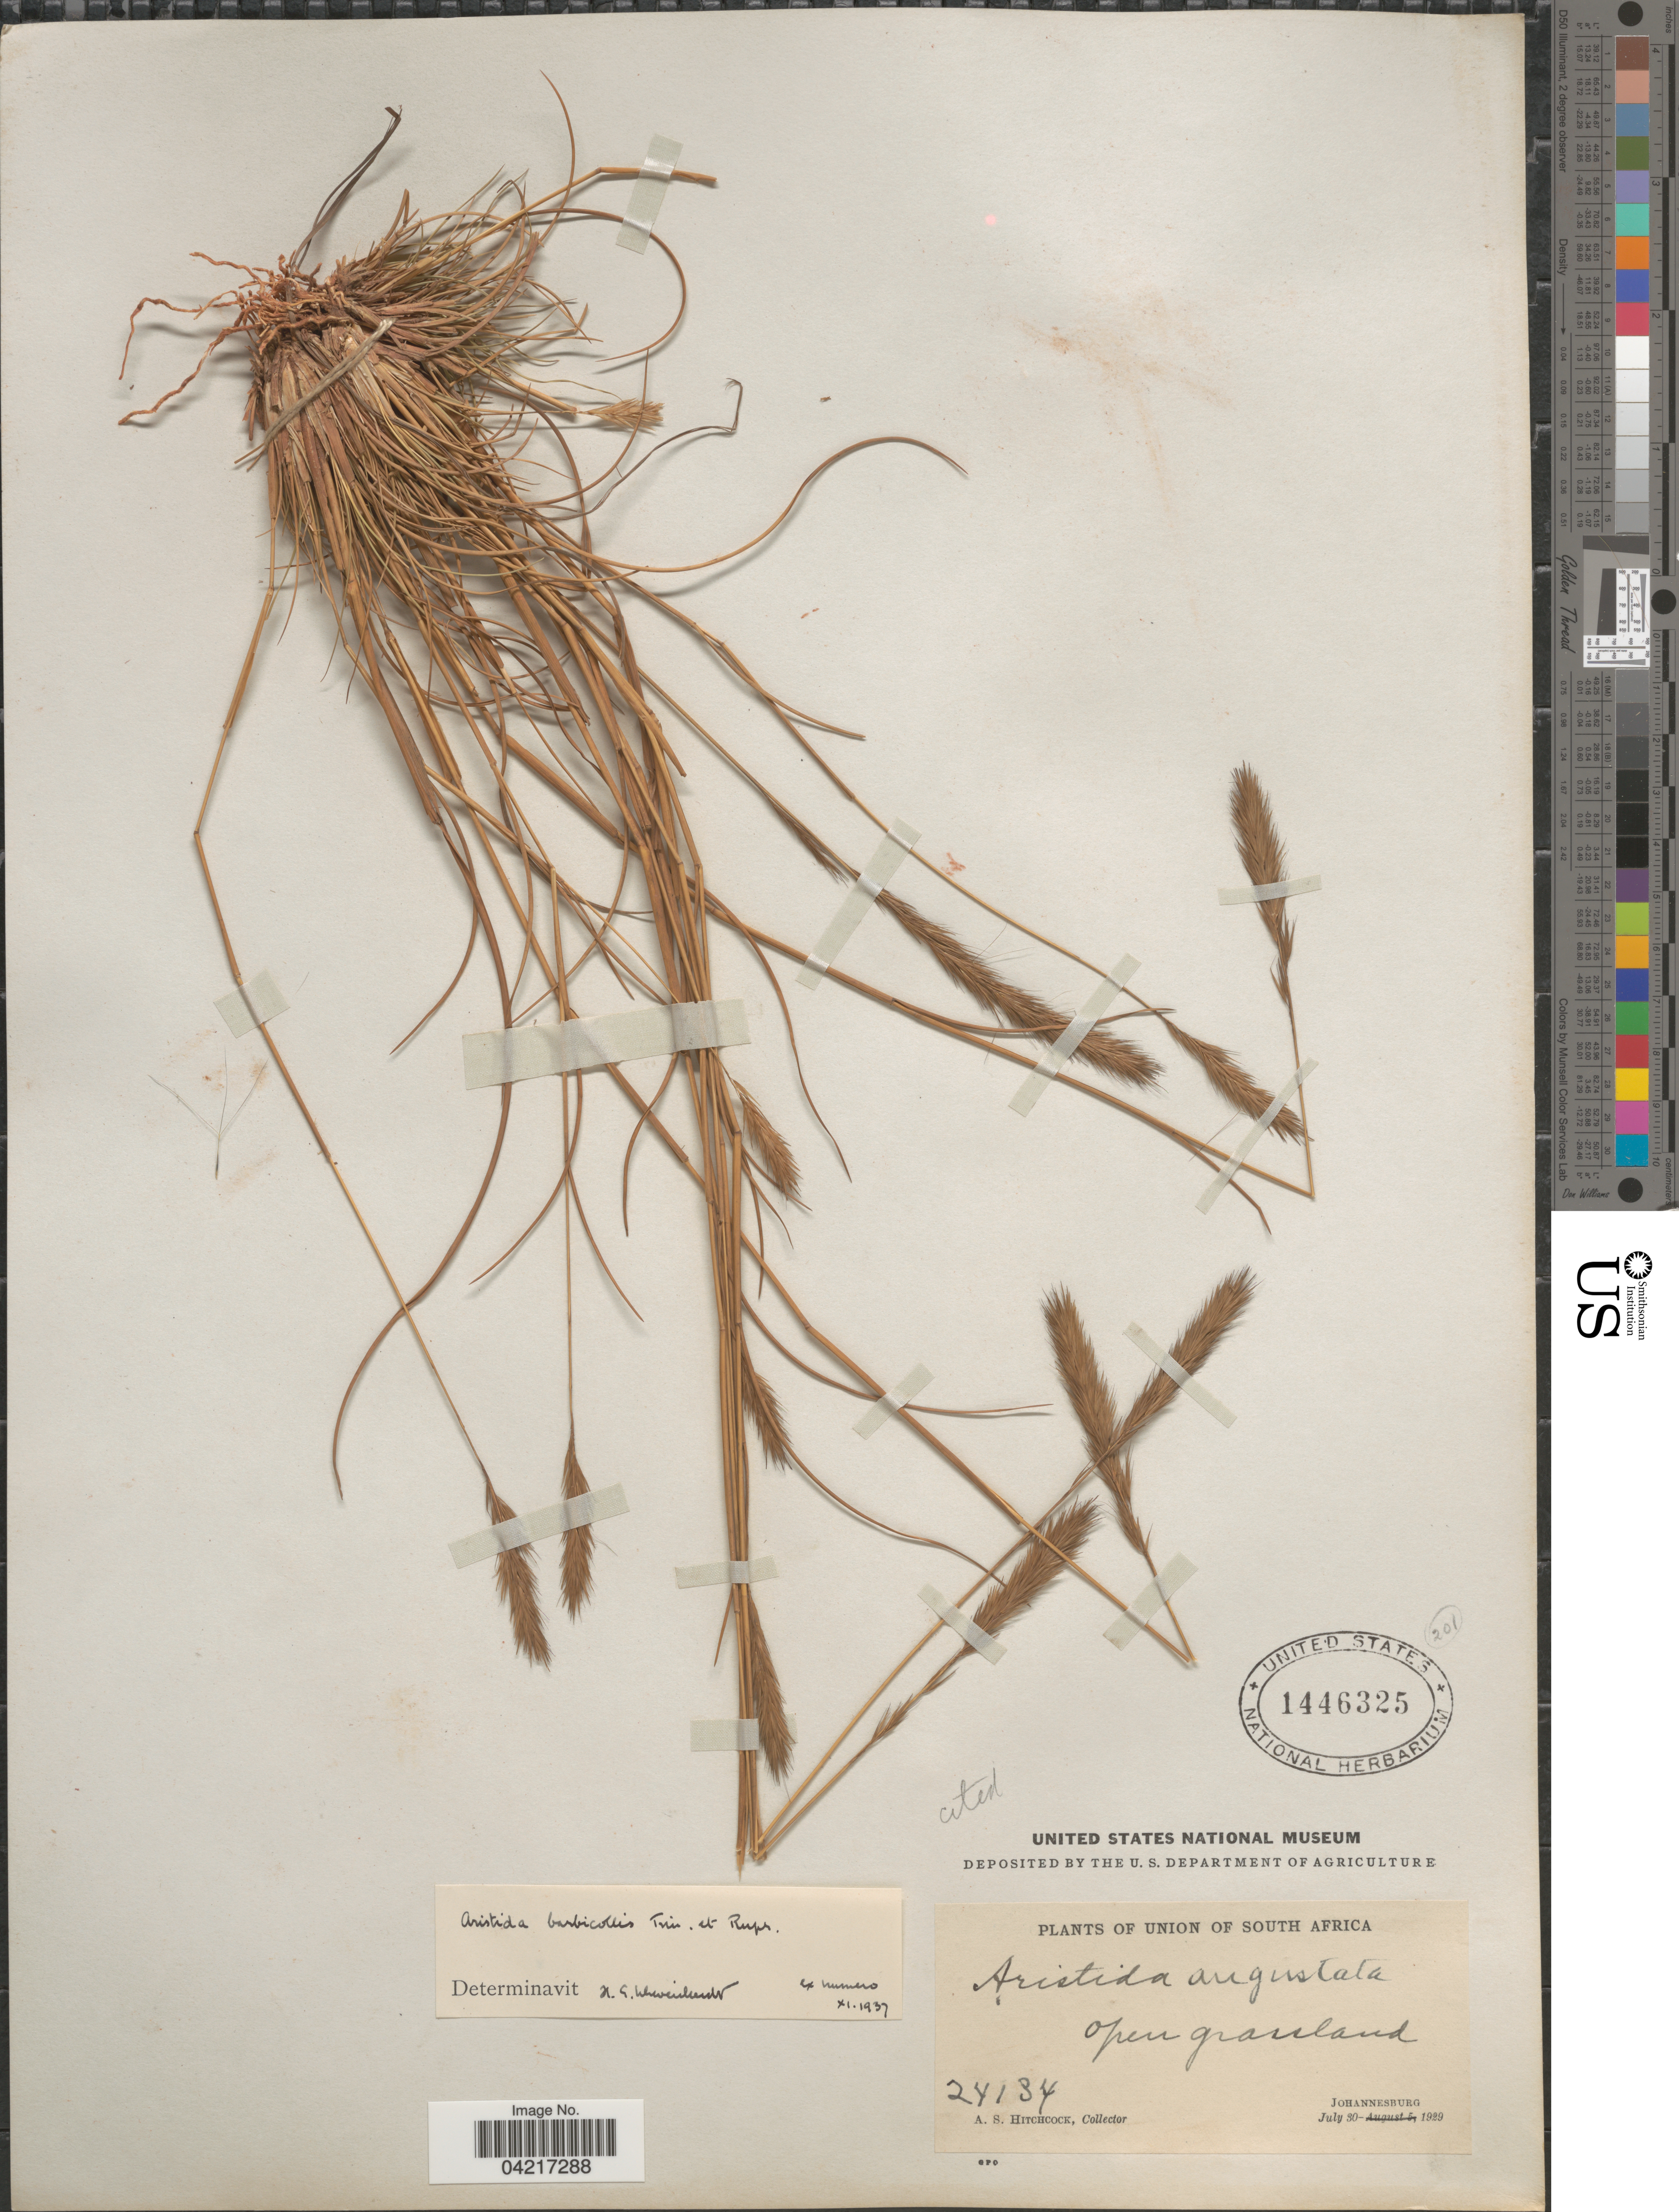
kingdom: Plantae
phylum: Tracheophyta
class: Liliopsida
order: Poales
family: Poaceae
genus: Aristida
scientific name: Aristida barbicollis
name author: Trin. & Rupr.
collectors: A. S. Hitchcock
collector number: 24134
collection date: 1929-07-30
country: South Africa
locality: Union of South Africa. Open grassland. Johannesburg.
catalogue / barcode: US 1446325